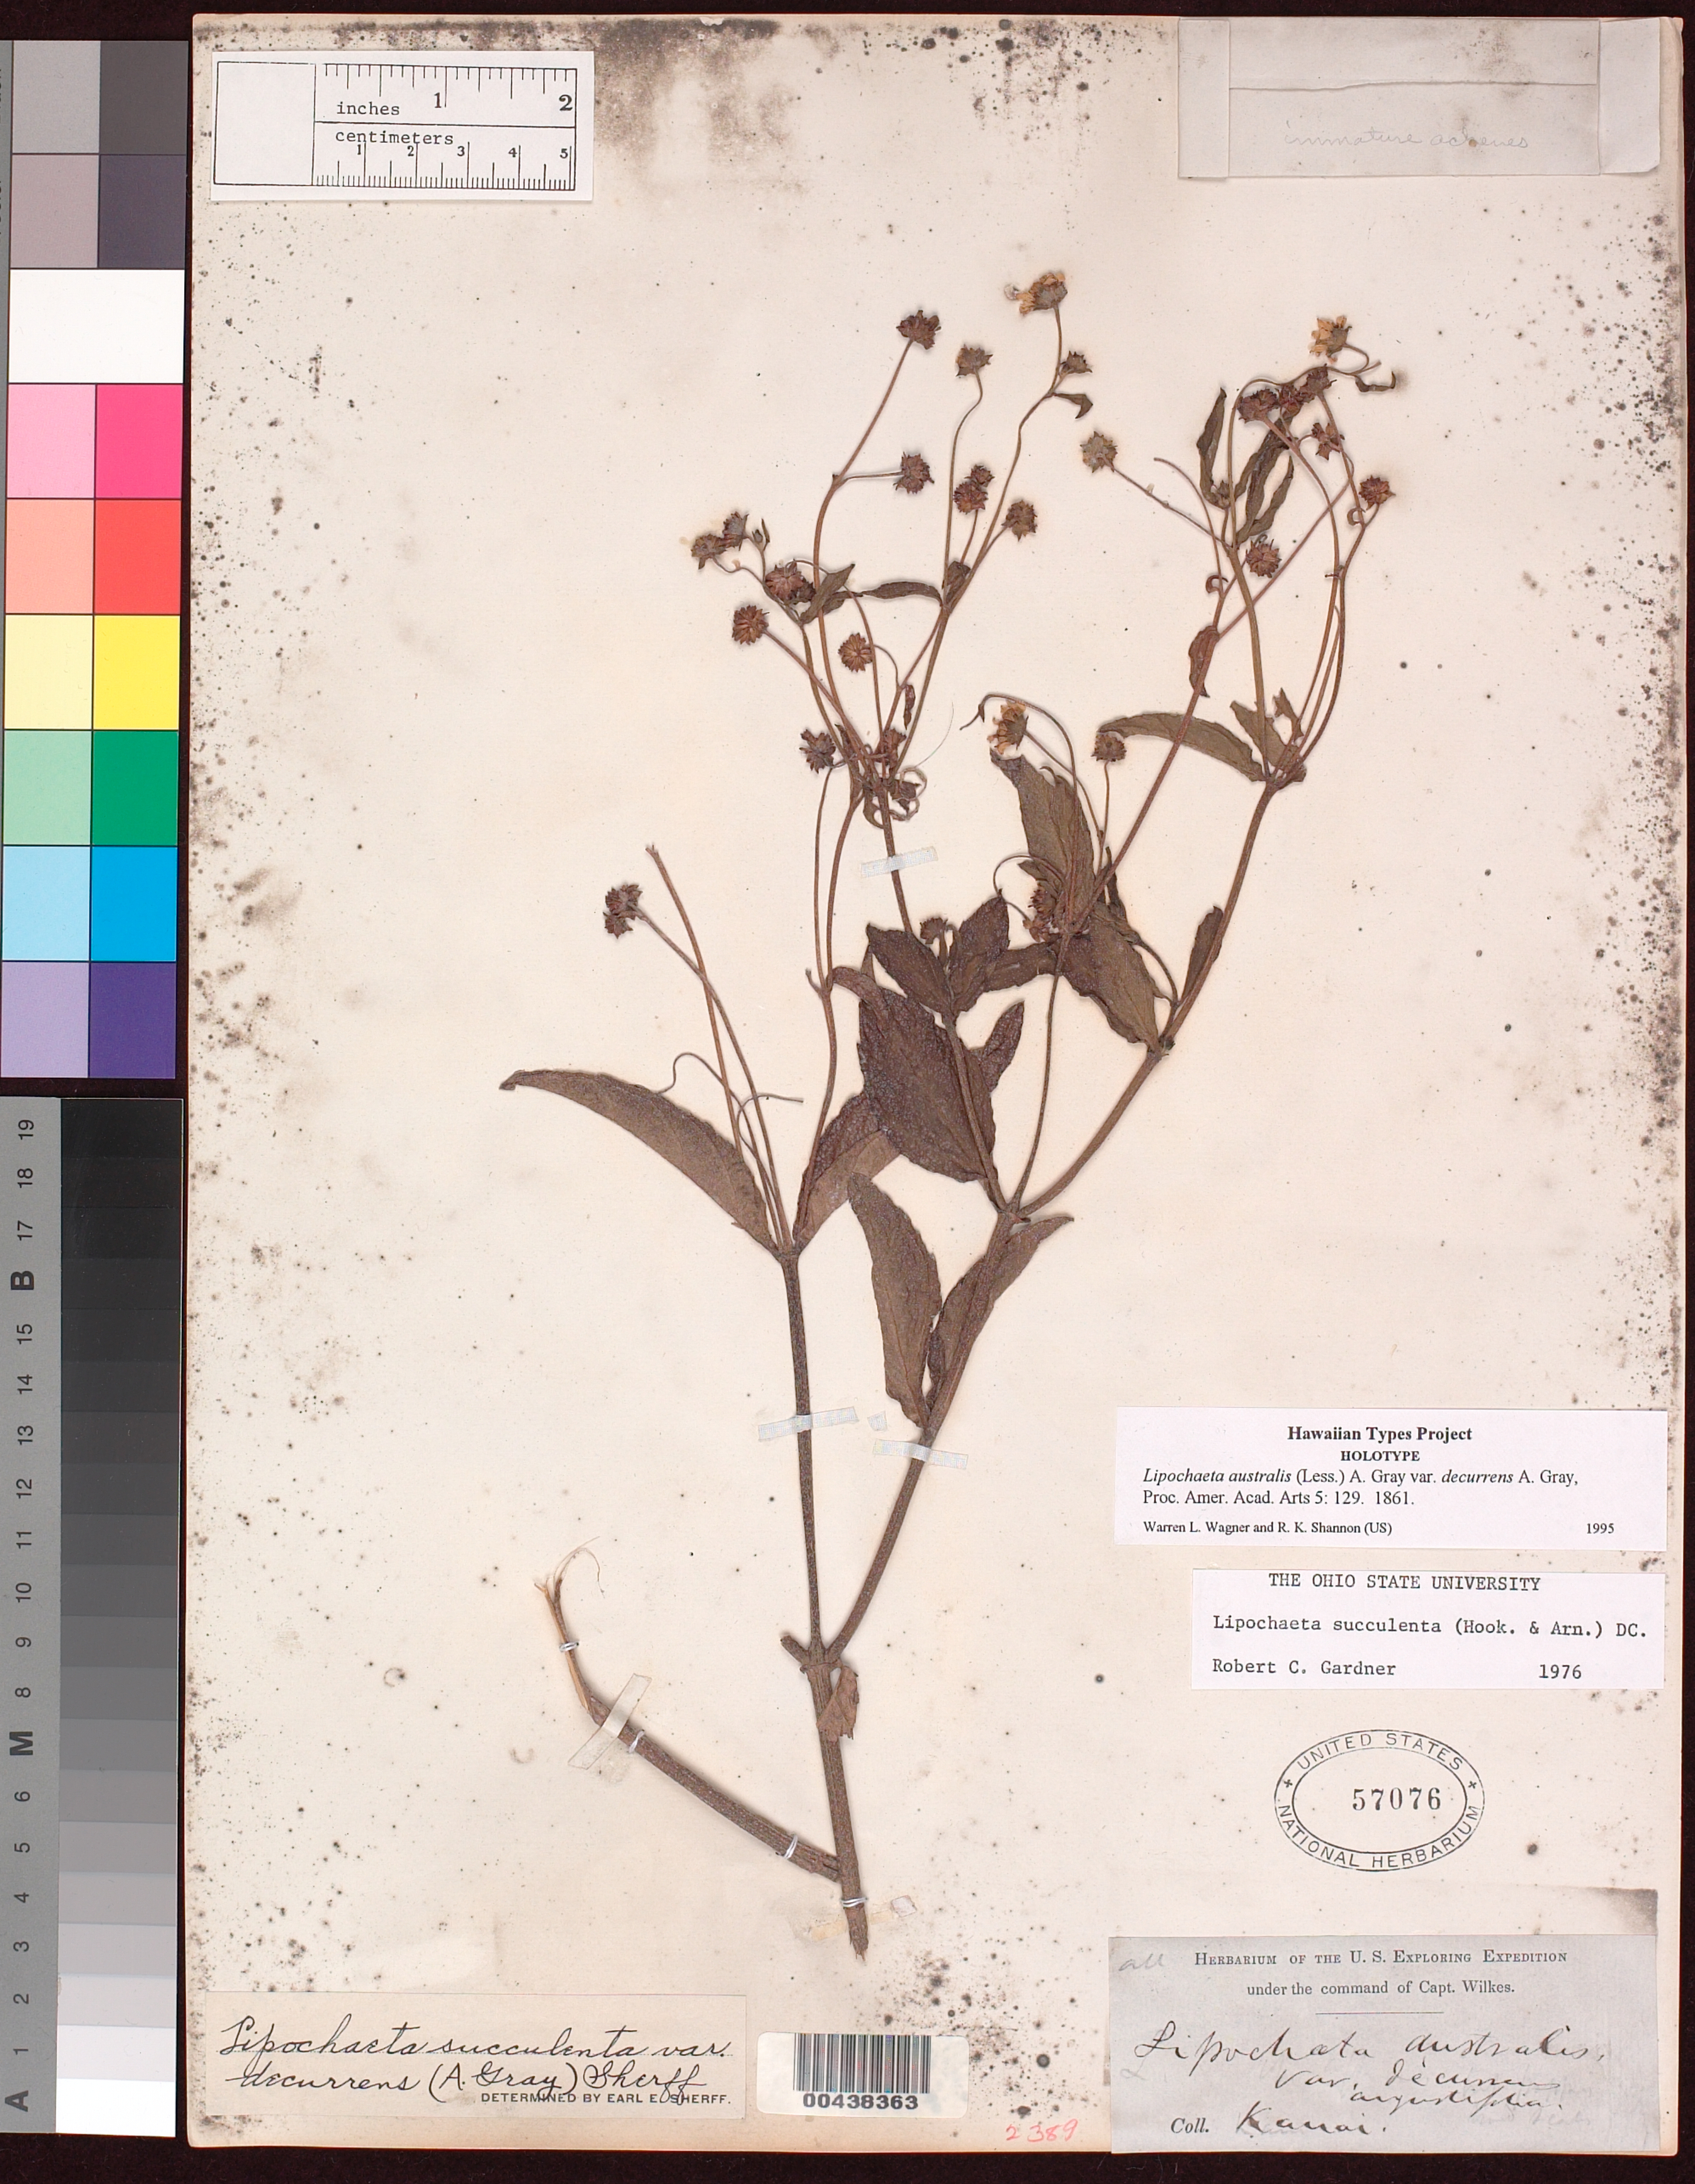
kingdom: Plantae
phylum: Tracheophyta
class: Magnoliopsida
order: Asterales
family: Asteraceae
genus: Lipochaeta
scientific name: Lipochaeta australis var. decurrens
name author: A. Gray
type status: Holotype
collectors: Wilkes Explor. Exped.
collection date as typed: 1838 to -- --- 1842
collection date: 1838/1842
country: United States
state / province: Hawaii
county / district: Kauai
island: Kaua'i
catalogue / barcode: US 57076